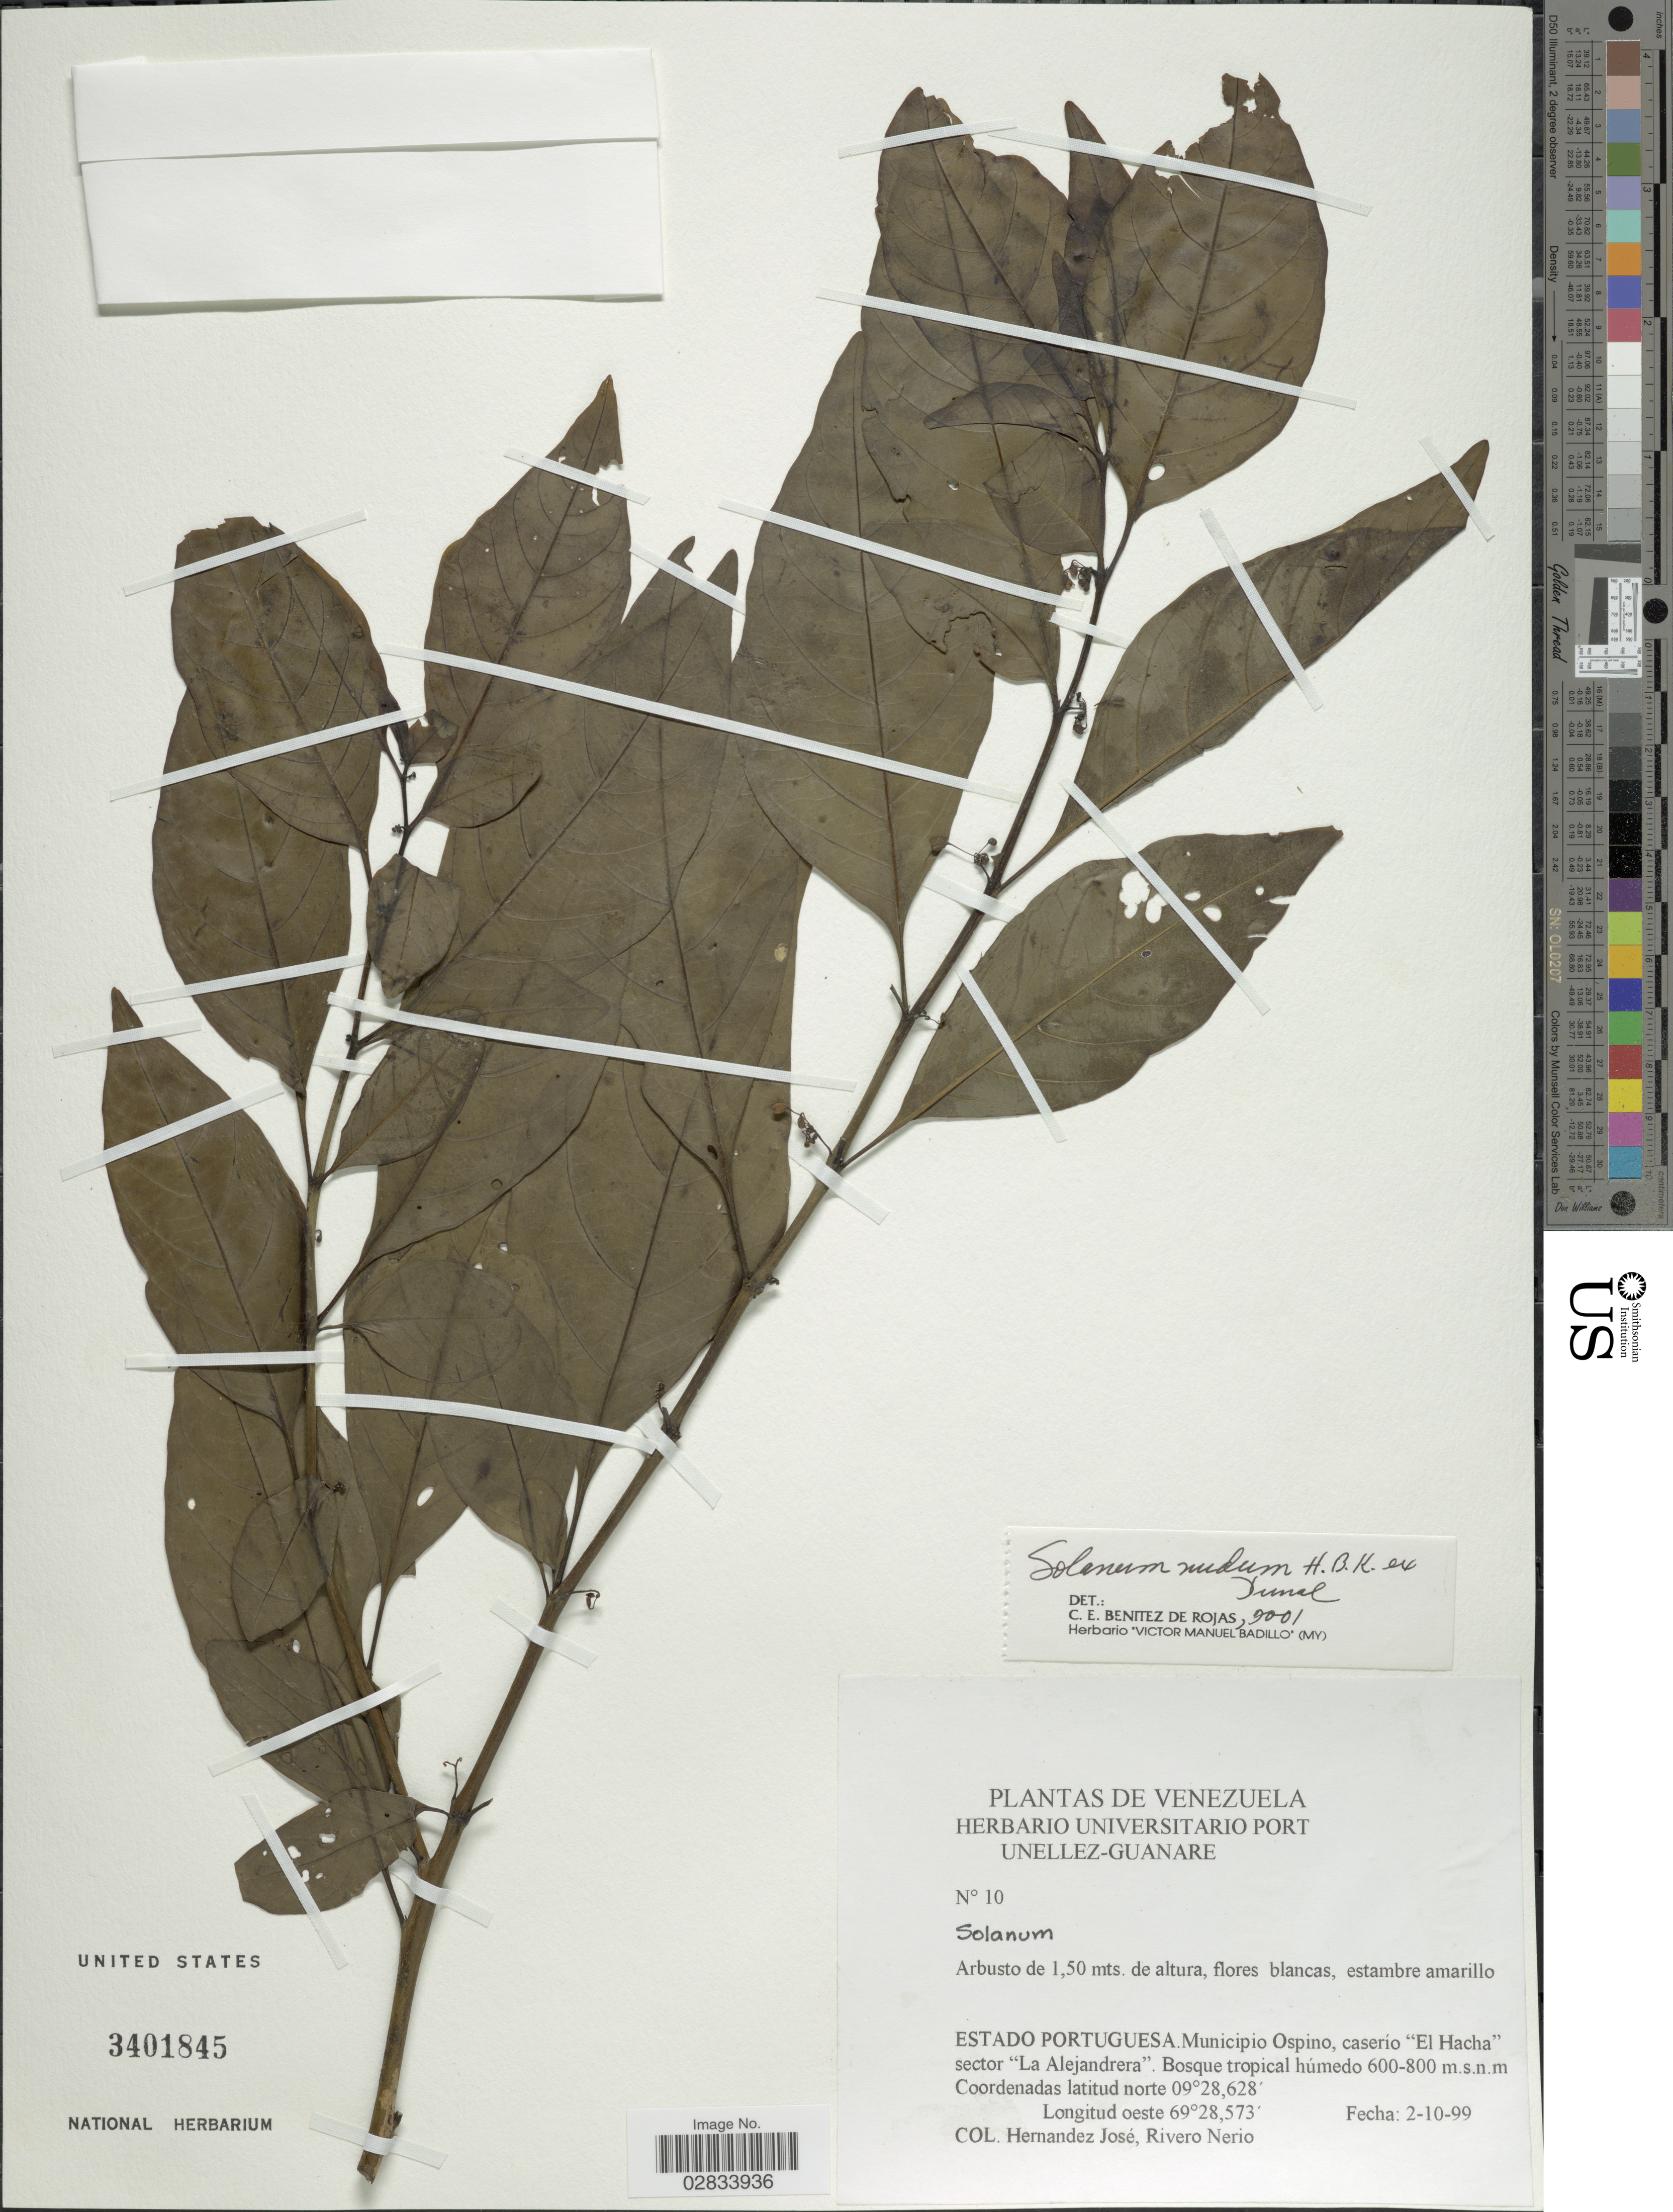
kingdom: Plantae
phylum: Tracheophyta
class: Magnoliopsida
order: Solanales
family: Solanaceae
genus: Solanum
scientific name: Solanum nudum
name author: Humb. & Bonpl. ex Dunal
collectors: R. N. Hernandez Jose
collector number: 10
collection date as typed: Transcribed d/m/y: 2/10/99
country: Venezuela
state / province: Portuguesa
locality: Estado Portuguesa, Municipio Ospino, caserío "El Hacha" sector "La Alejandrera".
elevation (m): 600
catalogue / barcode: US 3401845